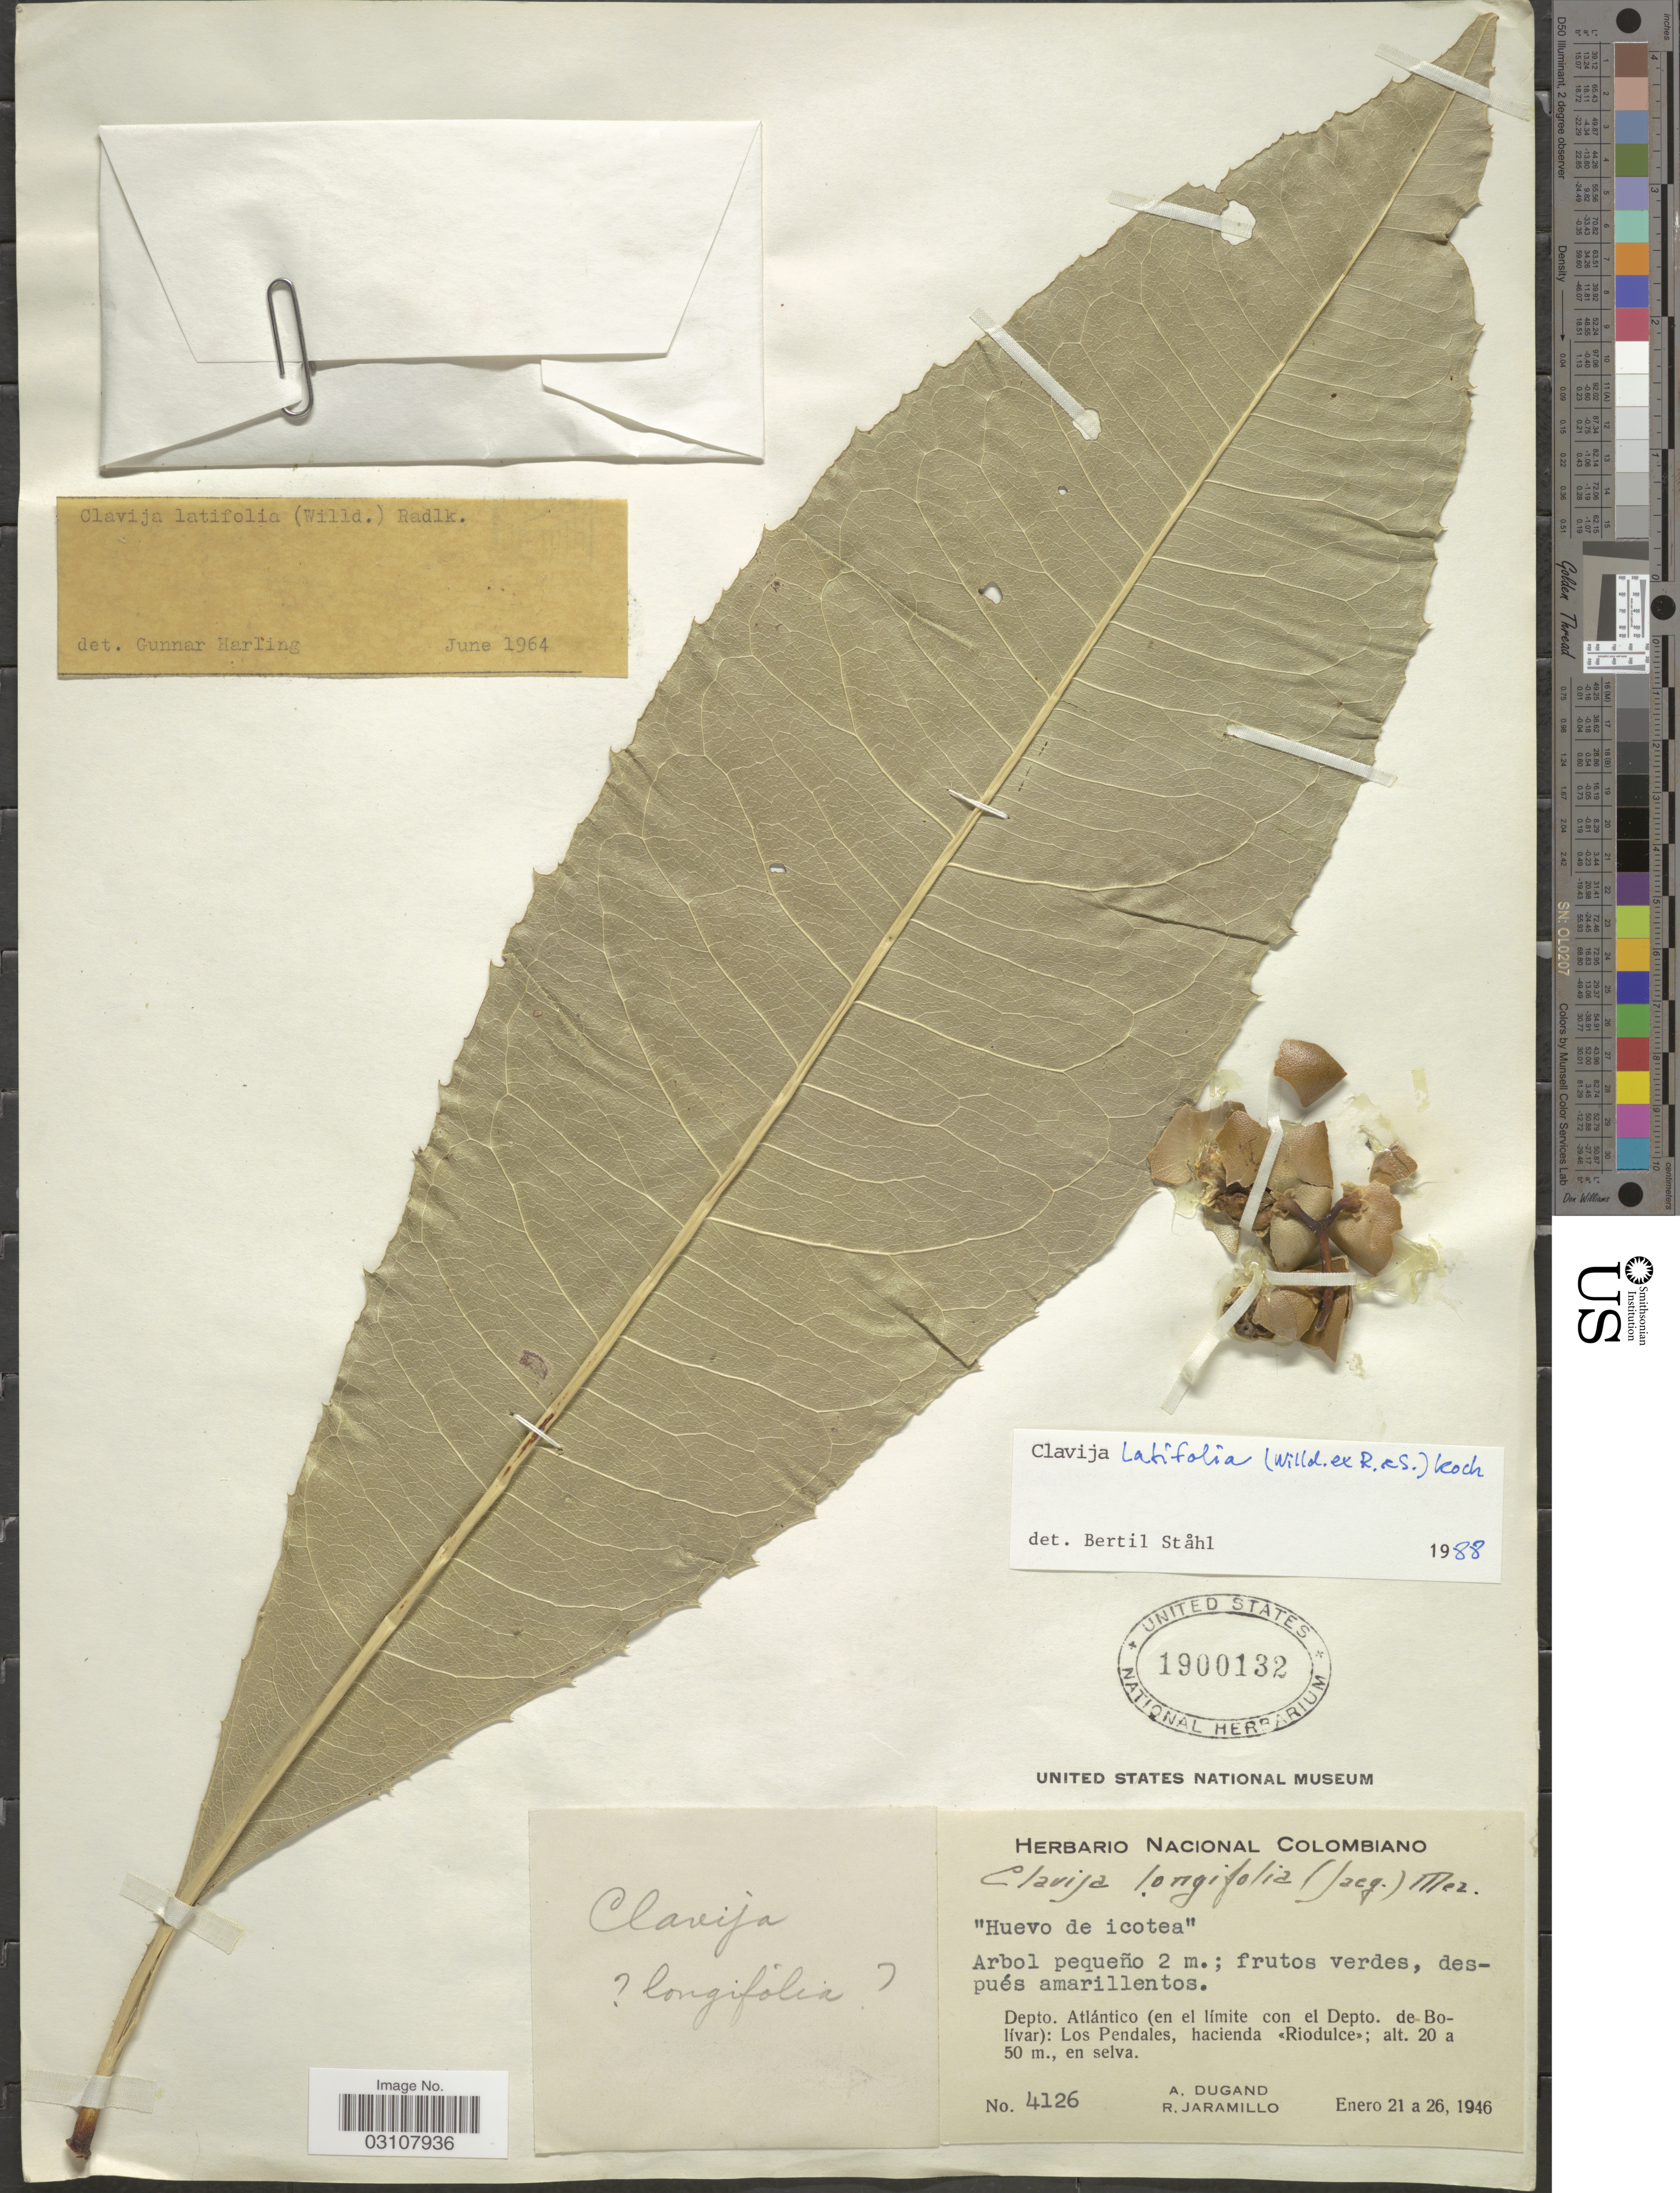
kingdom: Plantae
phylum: Tracheophyta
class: Magnoliopsida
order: Ericales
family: Primulaceae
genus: Clavija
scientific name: Clavija latifolia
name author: (Willd. ex Roem. & Schult.) K. Koch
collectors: A. Dugand & R. Jaramillo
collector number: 4126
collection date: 1946-01-21/1946-01-26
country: Colombia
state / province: Atlántico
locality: Depto. Atlántico (en el límite con el Depto. de Bolívar): Los Pendales, hacienda <<Riodulce>>.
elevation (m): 20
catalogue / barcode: US 1900132